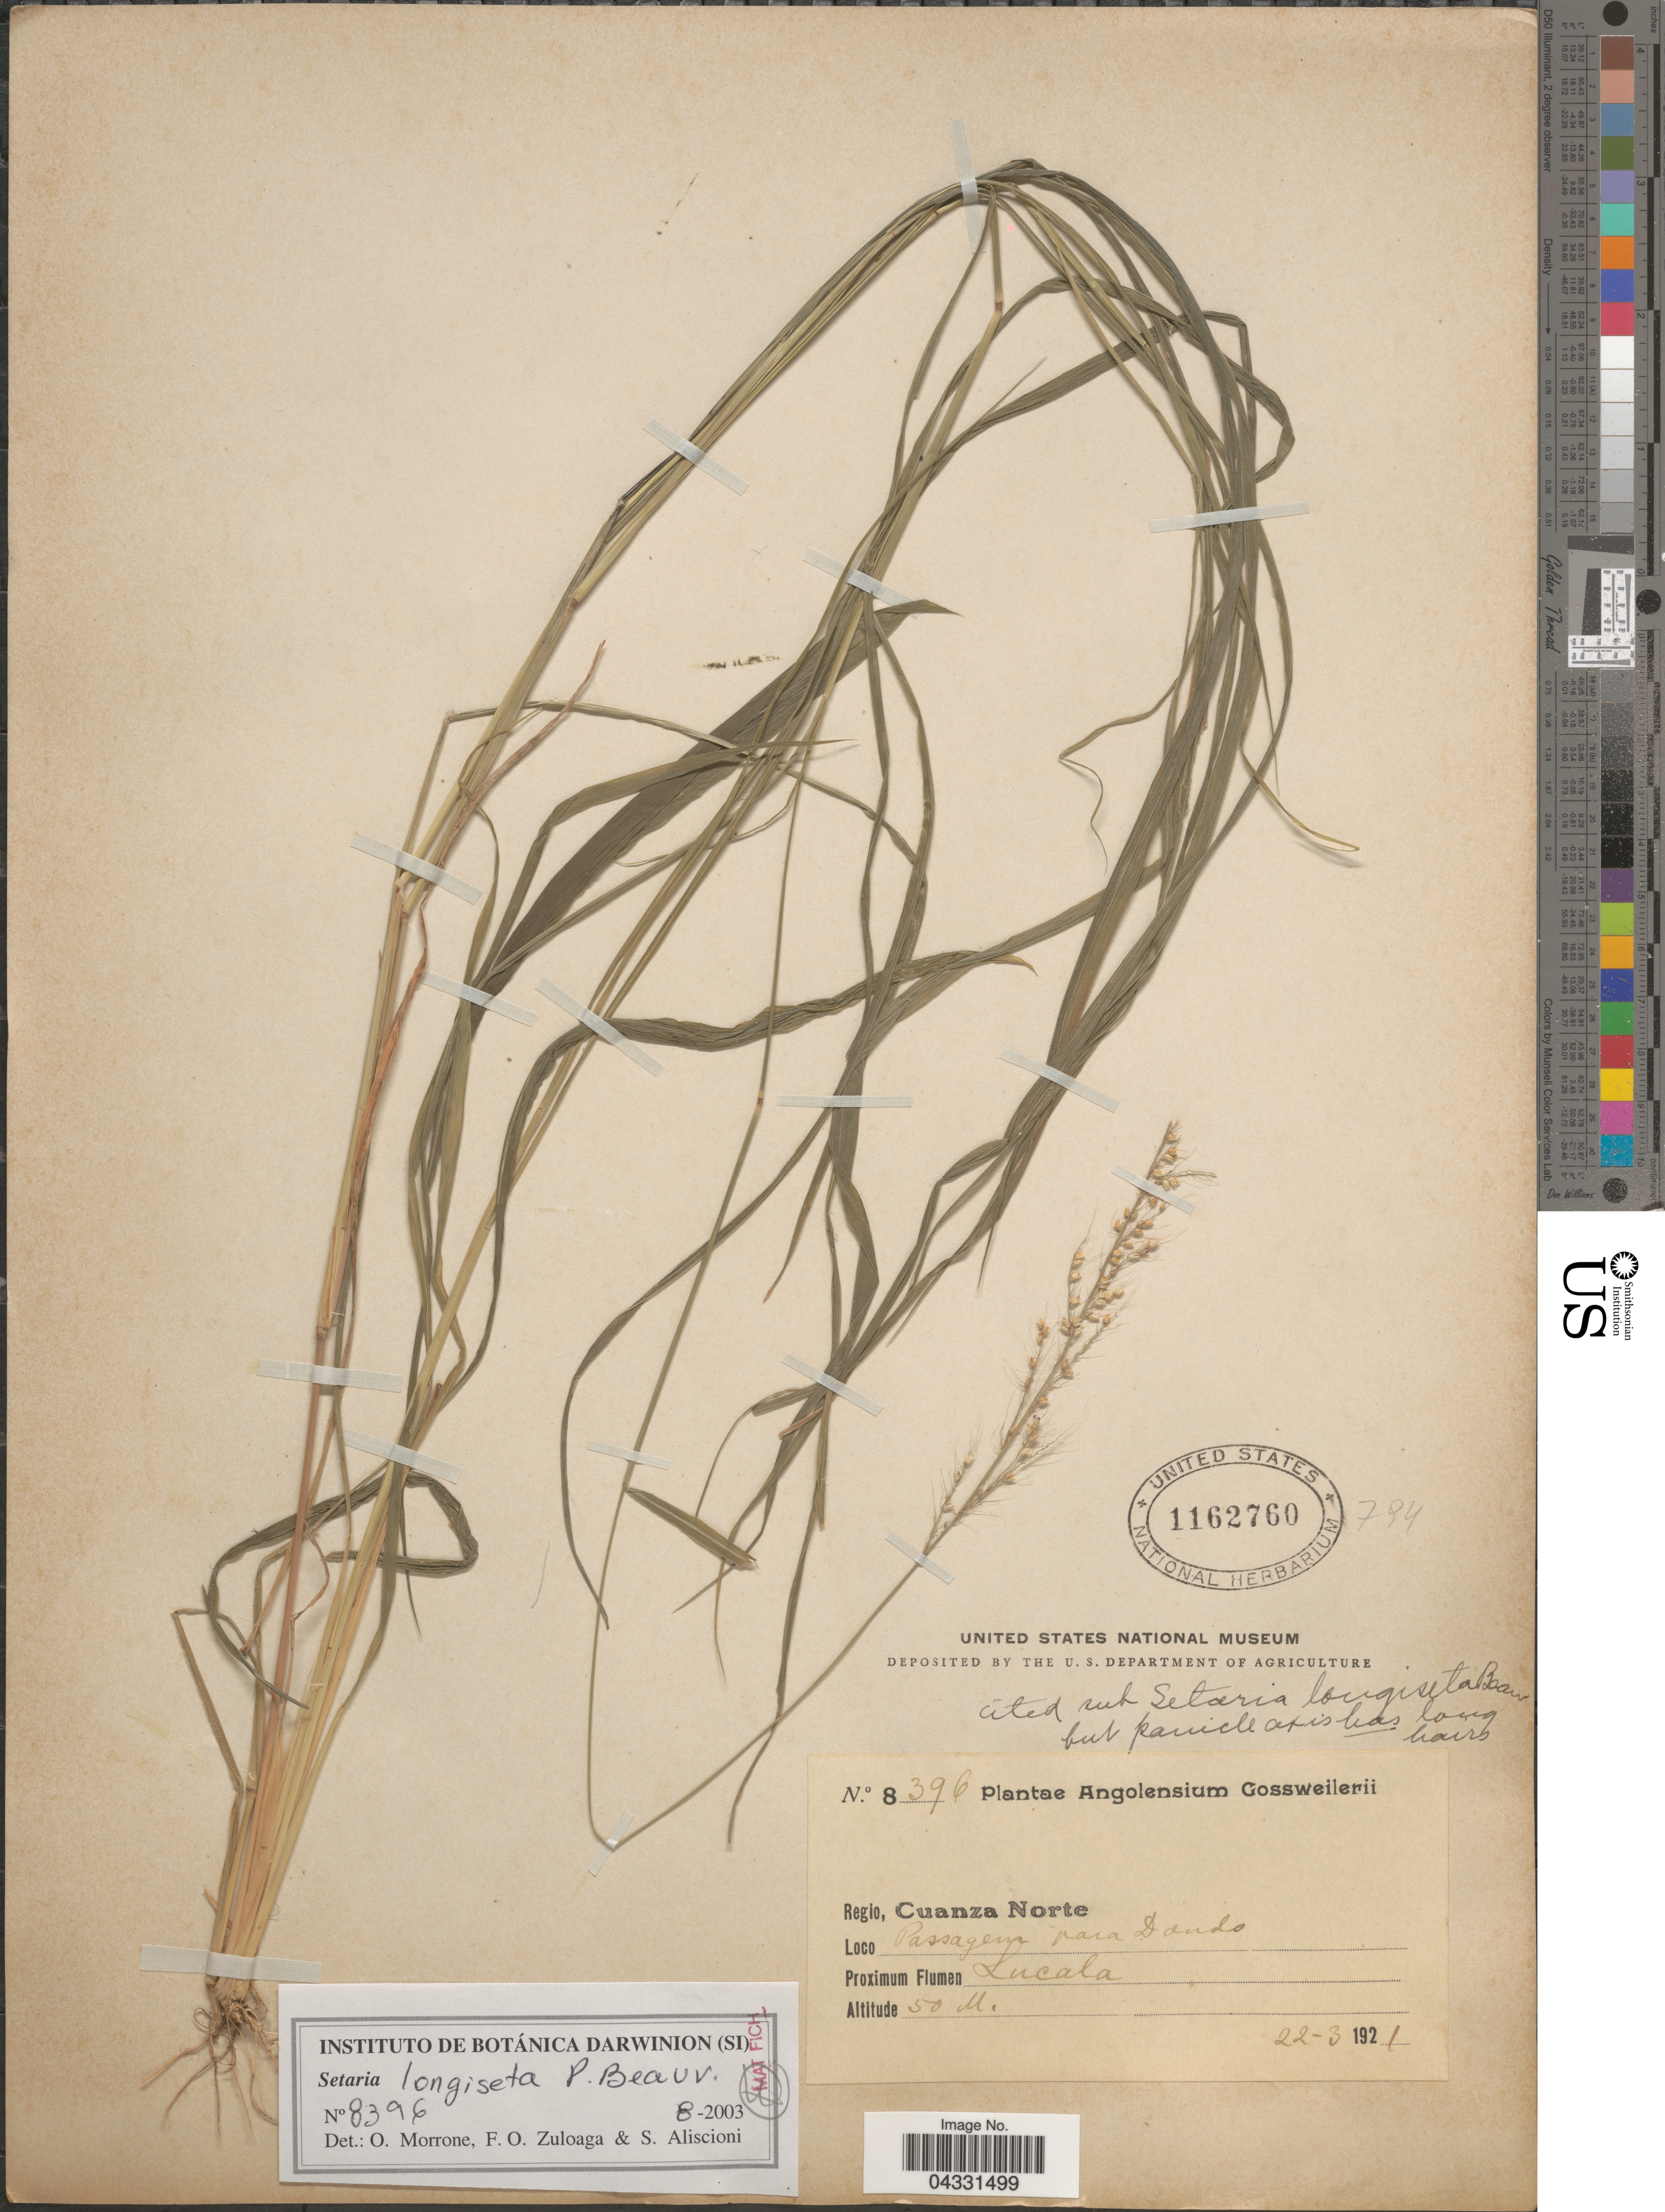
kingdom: Plantae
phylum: Tracheophyta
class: Liliopsida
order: Poales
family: Poaceae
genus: Setaria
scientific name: Setaria longiseta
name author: P. Beauv.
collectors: -. Gossweiler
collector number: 8396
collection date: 1921-03-22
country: Angola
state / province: Cuanza Norte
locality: Regio, Cuanza Norte. Passagem para Dondo. Proximum Flumen Lucala.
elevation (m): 50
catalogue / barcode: US 1162760